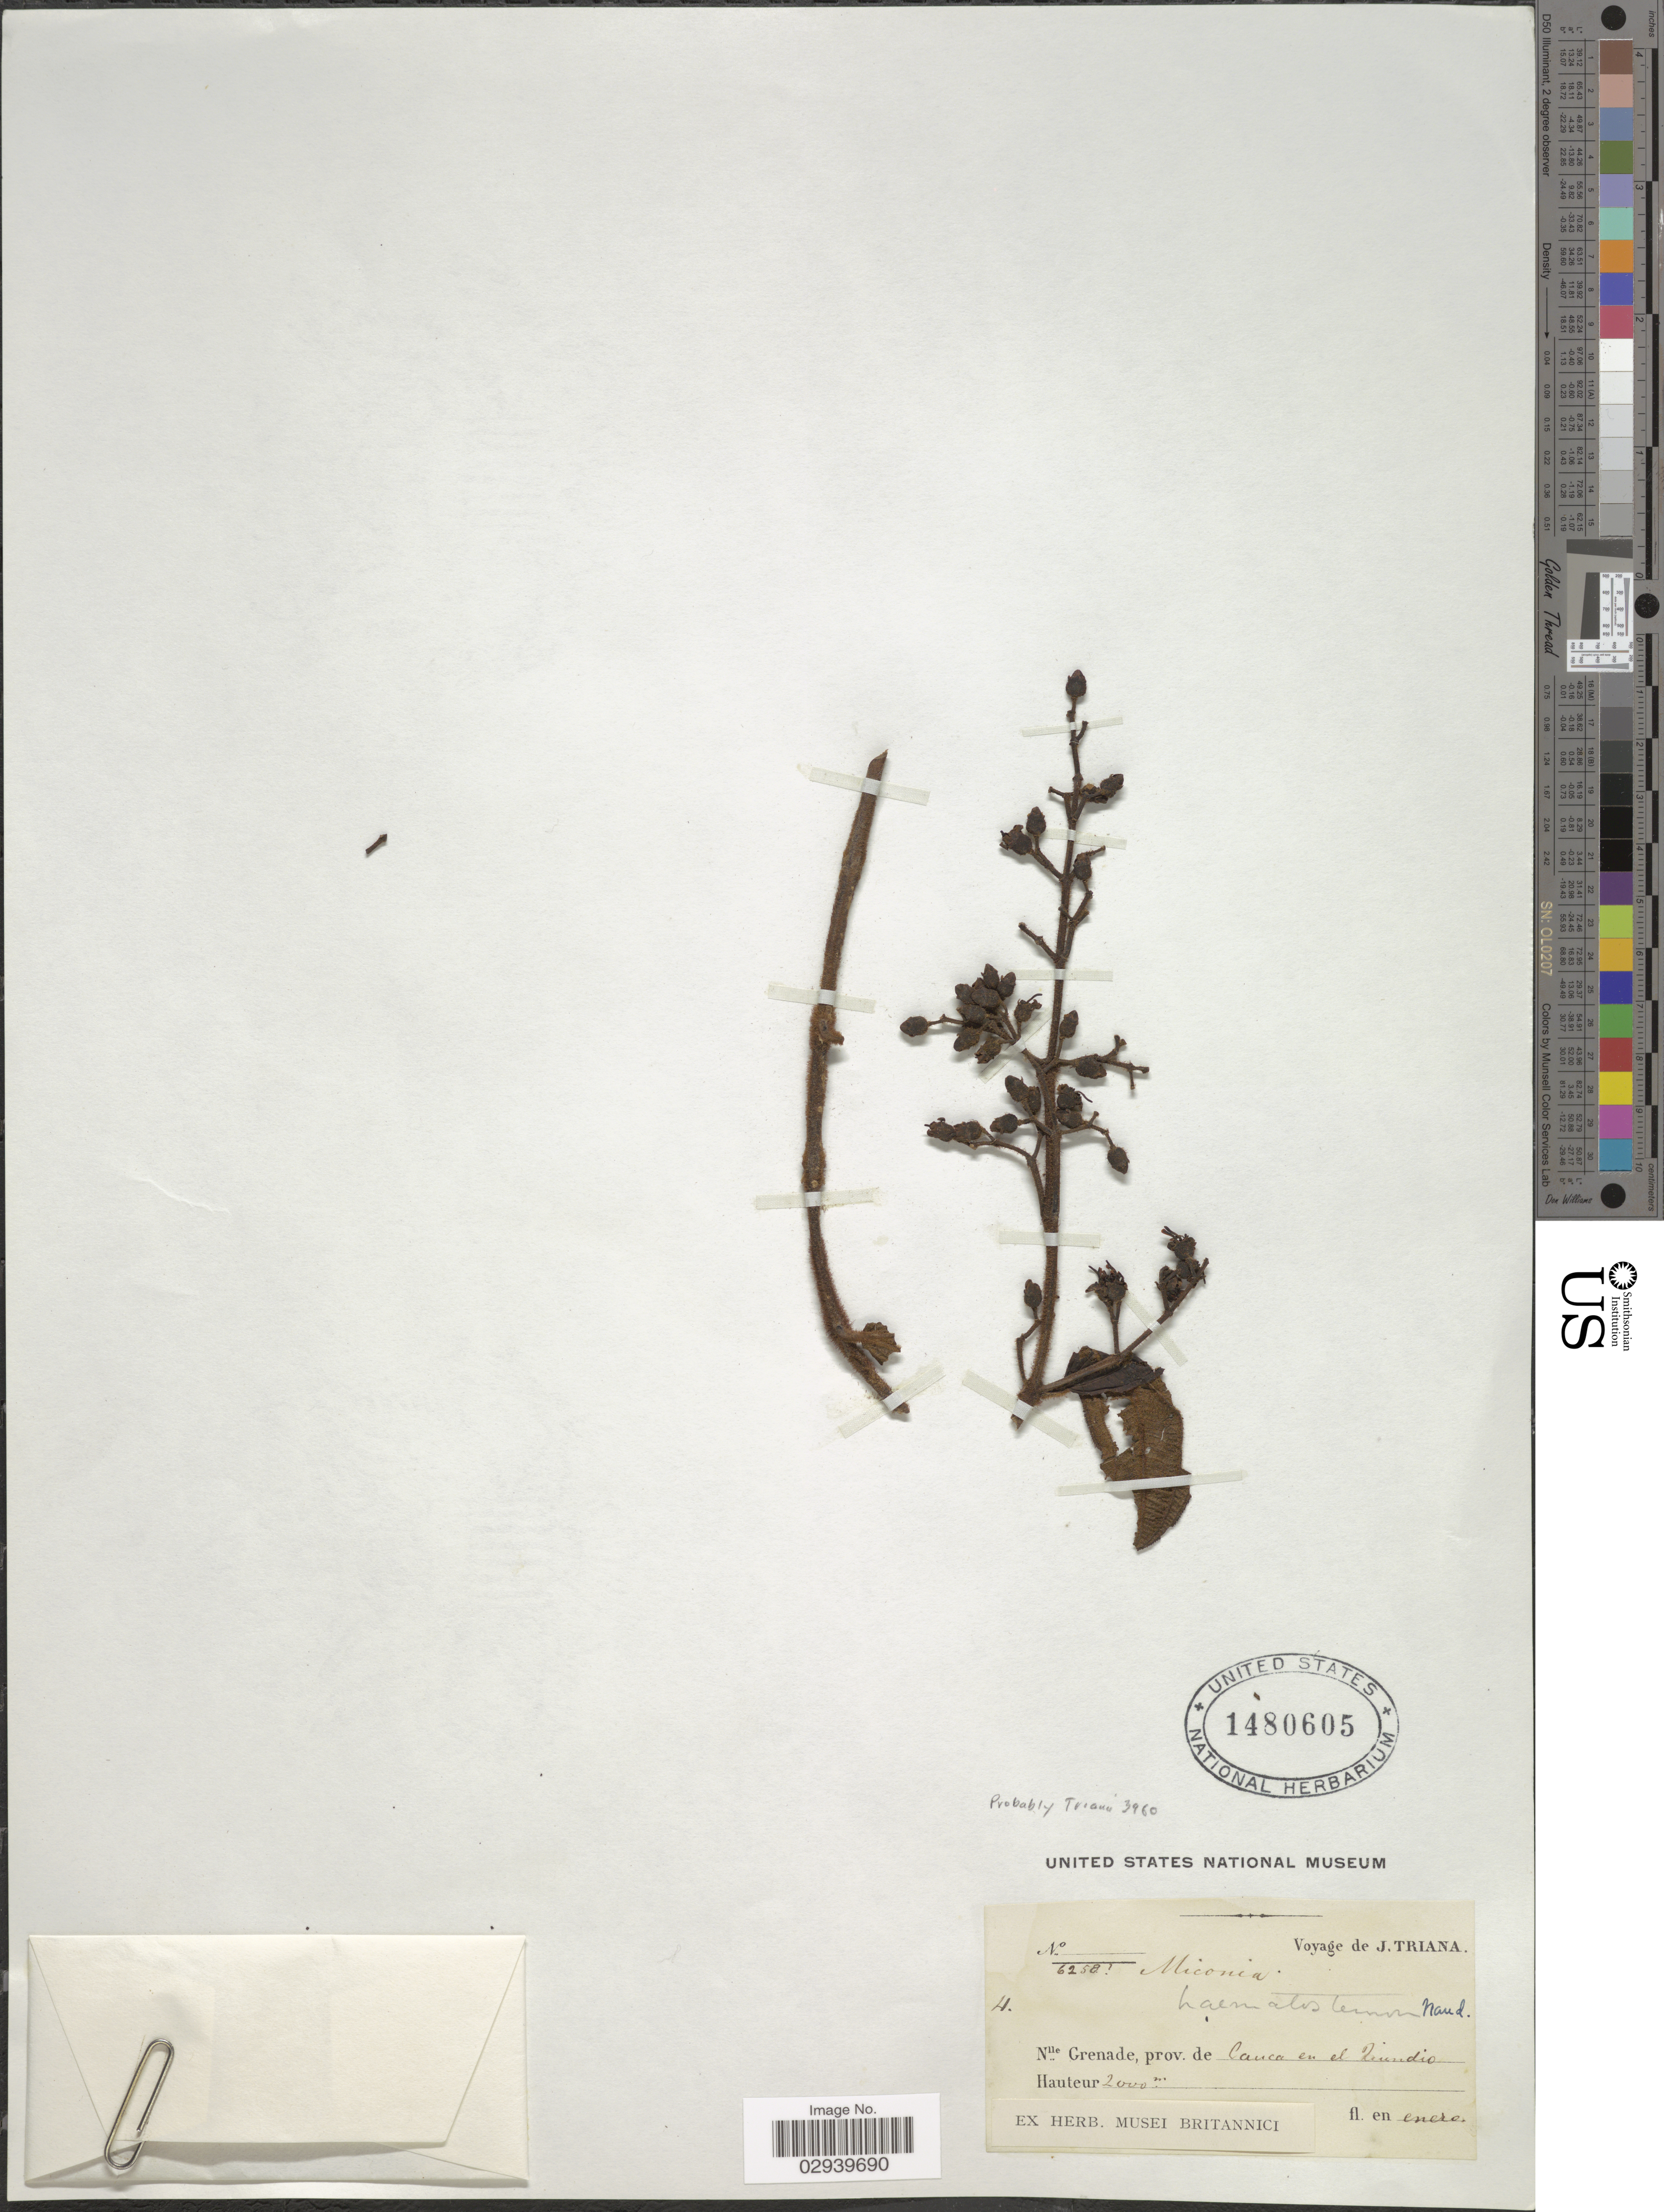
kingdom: Plantae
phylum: Tracheophyta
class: Magnoliopsida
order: Myrtales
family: Melastomataceae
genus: Miconia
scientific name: Miconia haematostemon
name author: Naudin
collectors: J. Triana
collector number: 4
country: Colombia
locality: Nlle. Grenada, prov. de Cauca en el Quindio.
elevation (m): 2000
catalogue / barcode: US 1480605